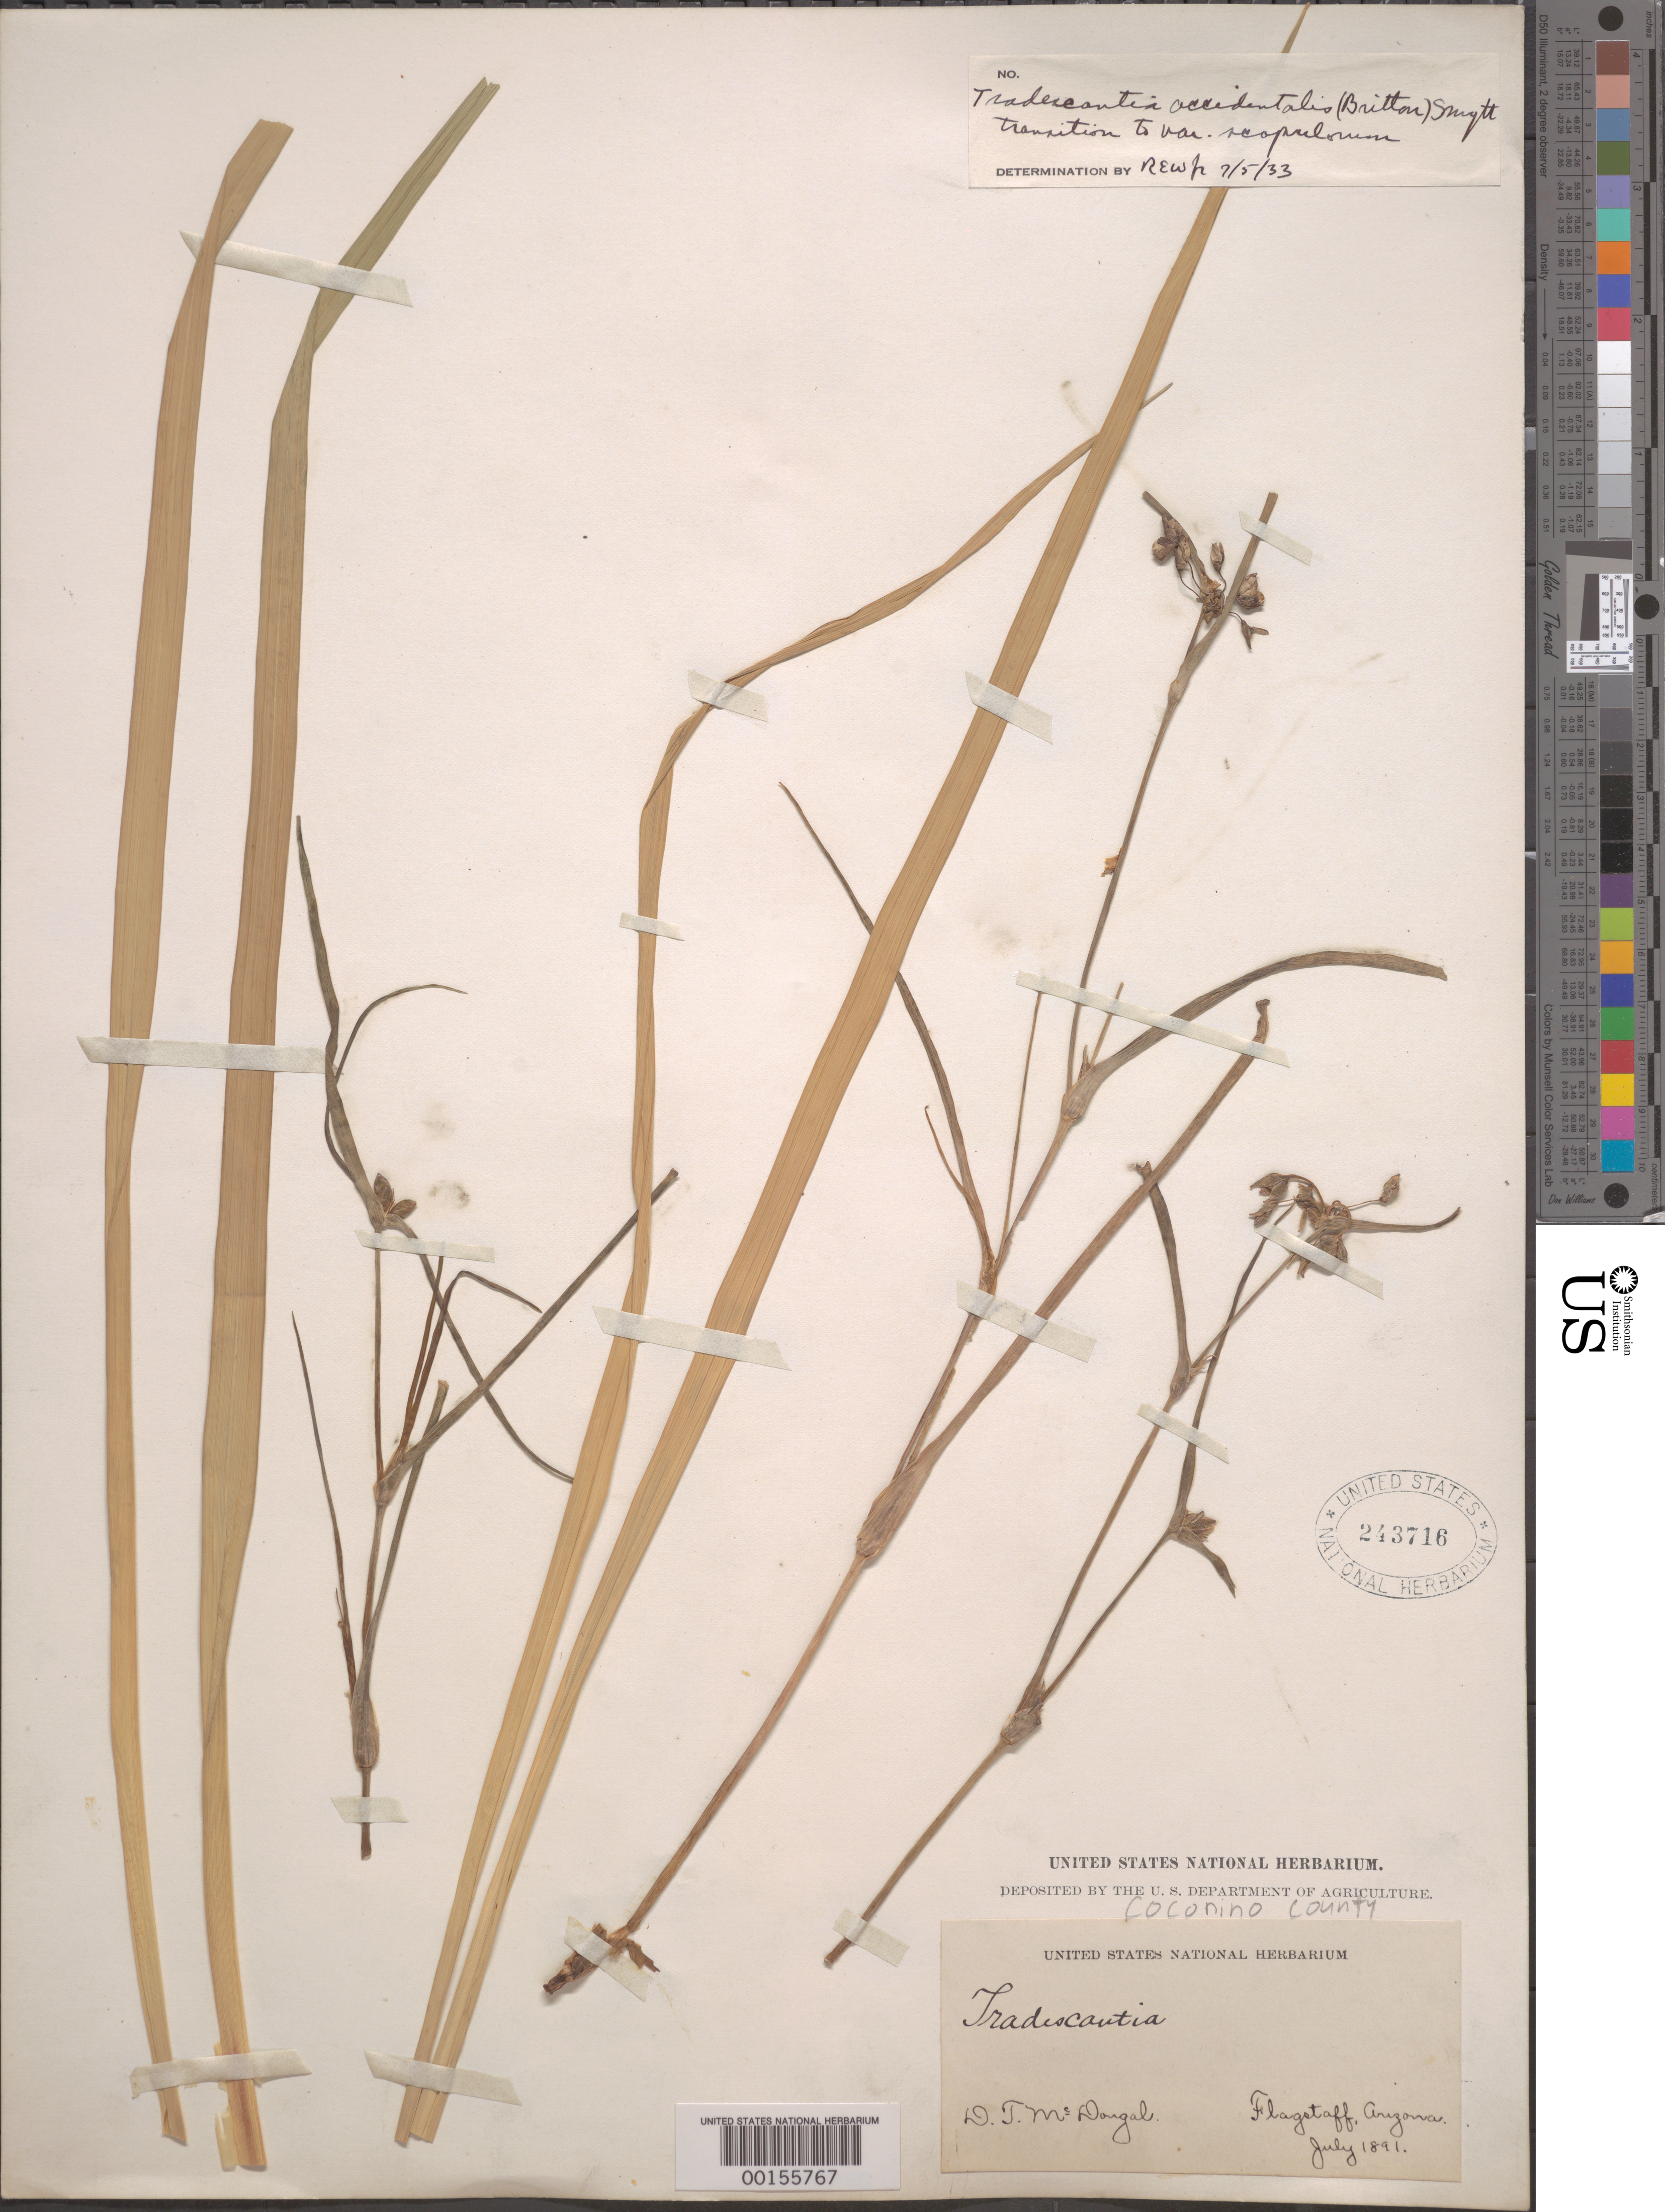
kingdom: Plantae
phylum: Tracheophyta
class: Liliopsida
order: Commelinales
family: Commelinaceae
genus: Tradescantia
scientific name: Tradescantia occidentalis var. scopulorum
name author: (Rose) E.S. Anderson & Woodson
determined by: Woodson, R. E., Jr.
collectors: D. Mcdougal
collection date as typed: Jul 1891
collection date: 1891-07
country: United States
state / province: Arizona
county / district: Coconino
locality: Flagstaff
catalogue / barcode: US 243716